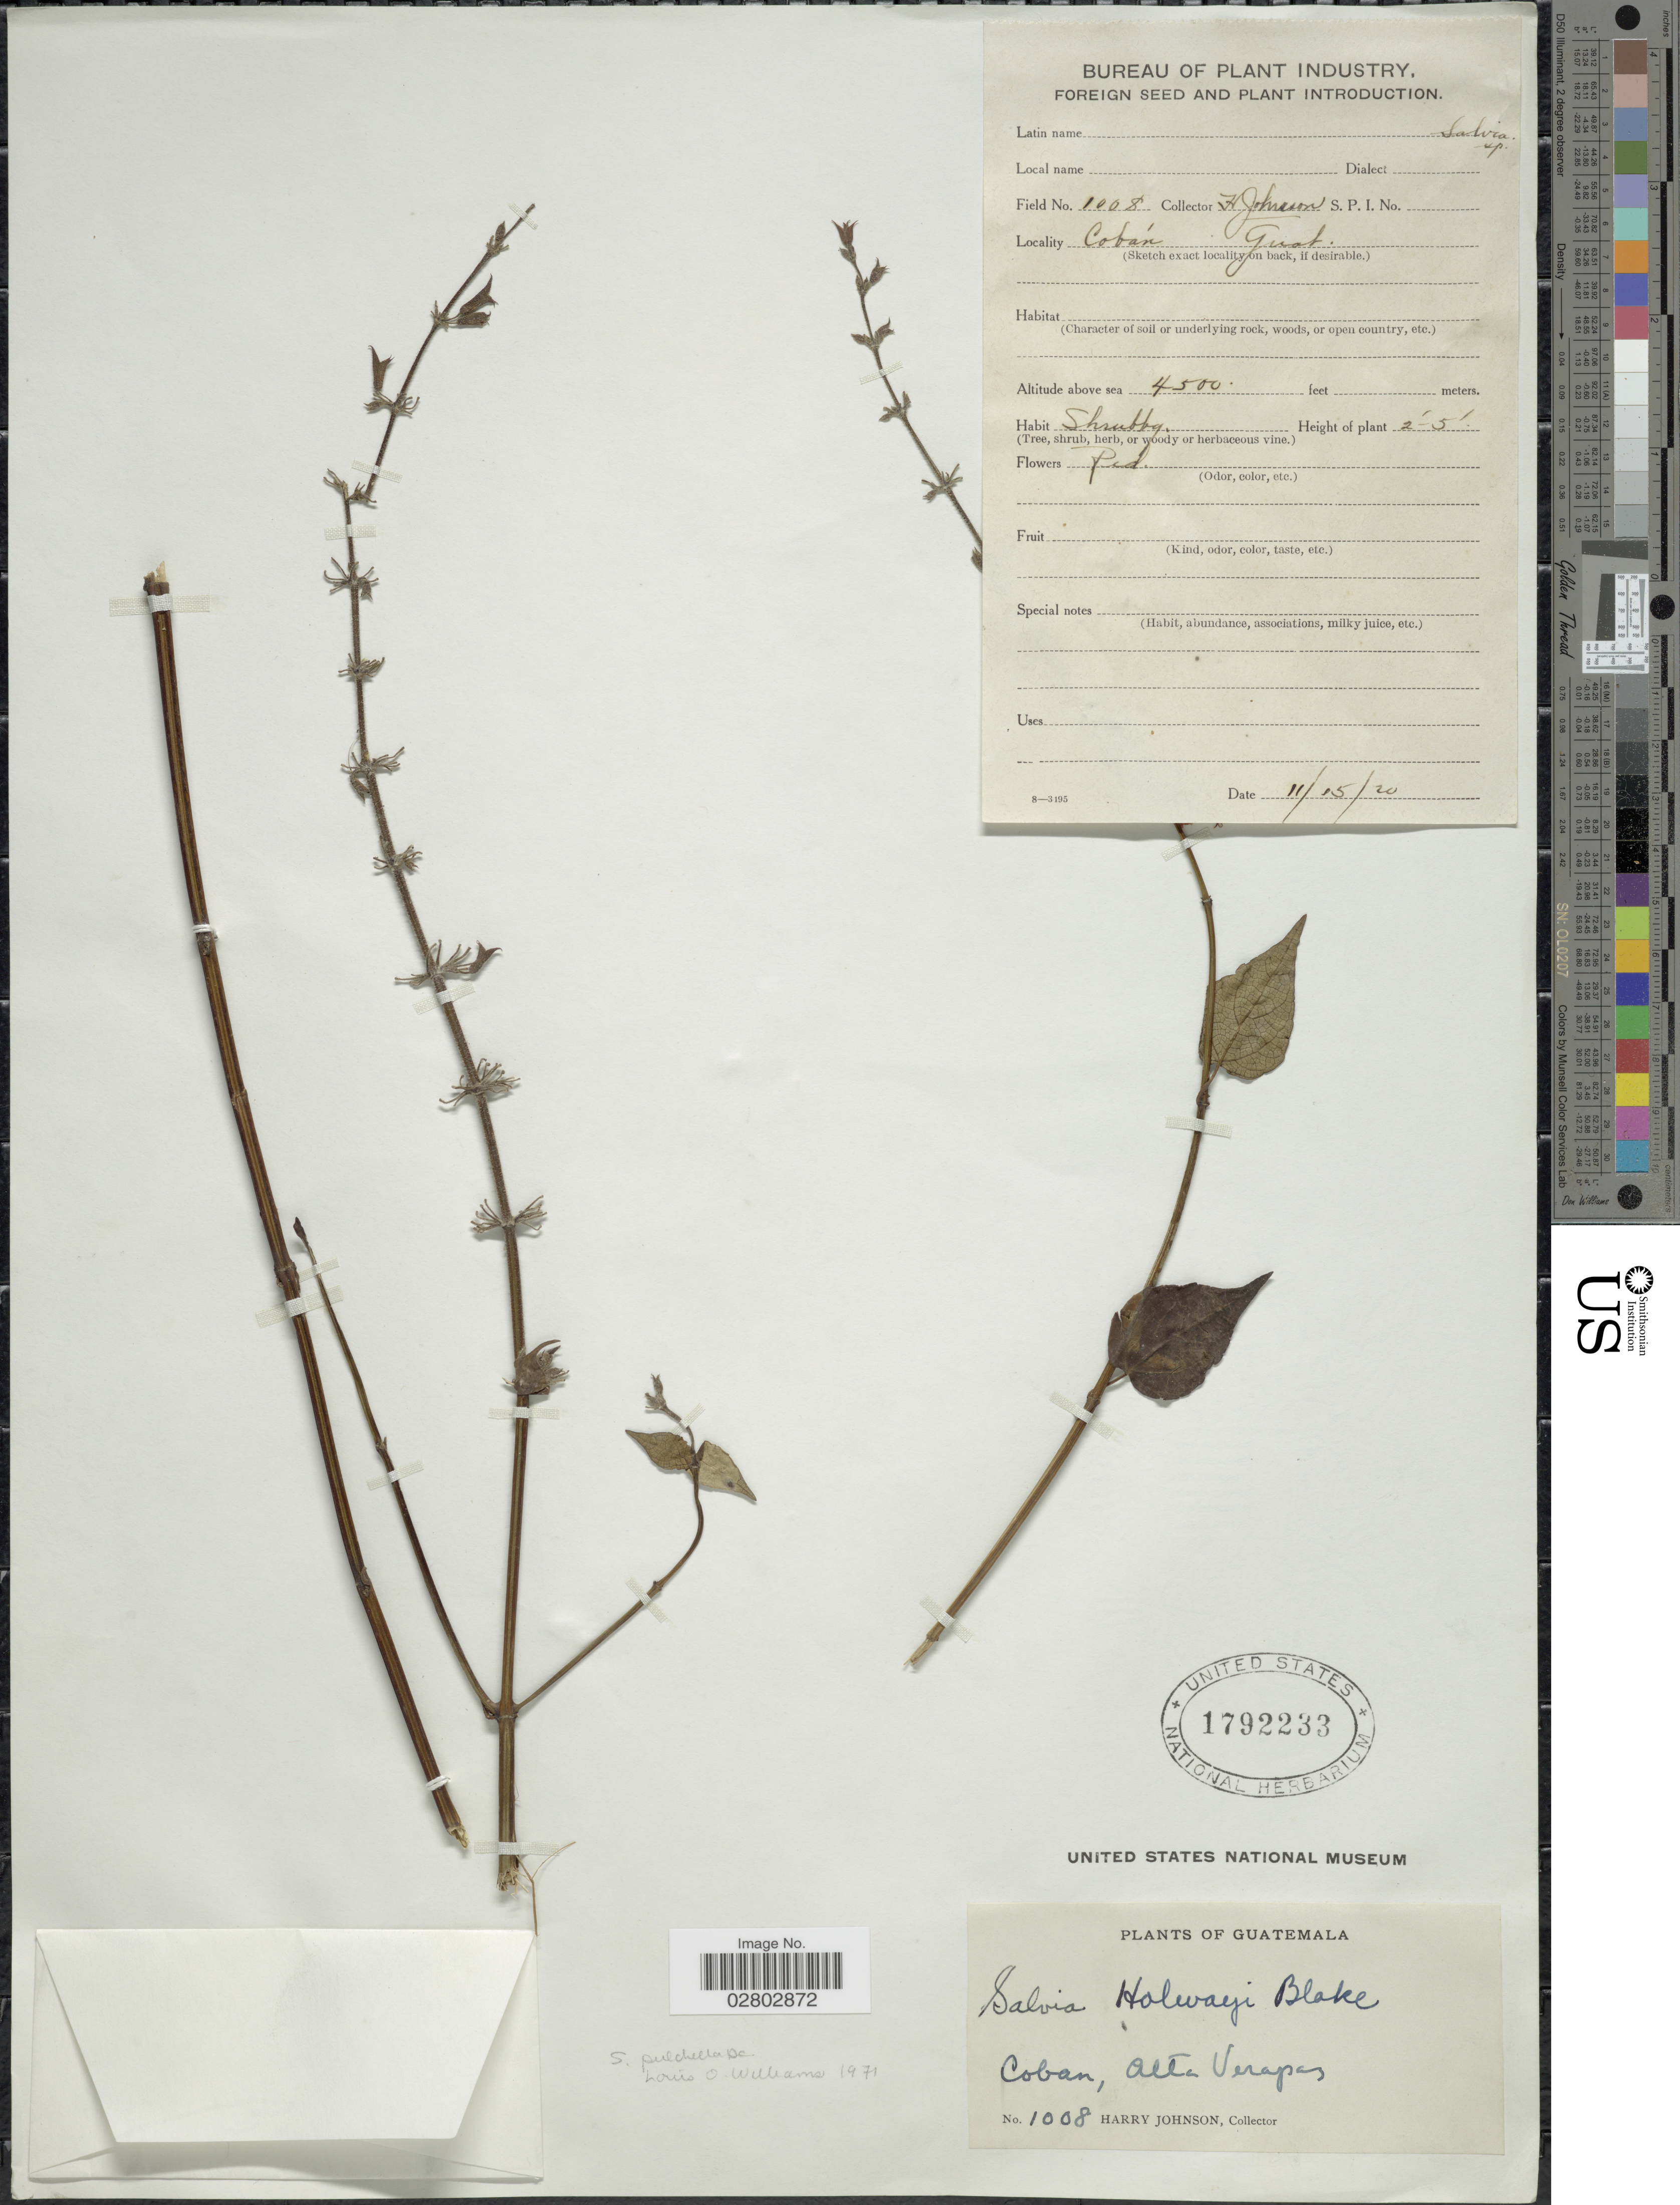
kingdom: Plantae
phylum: Tracheophyta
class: Magnoliopsida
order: Lamiales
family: Lamiaceae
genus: Salvia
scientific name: Salvia pulchella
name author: DC.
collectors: H. Johnson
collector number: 1008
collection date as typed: Transcribed d/m/y: 15/11/20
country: Guatemala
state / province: Alta Verapaz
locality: Coban, Alta Verapaz.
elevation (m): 1372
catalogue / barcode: US 1792233